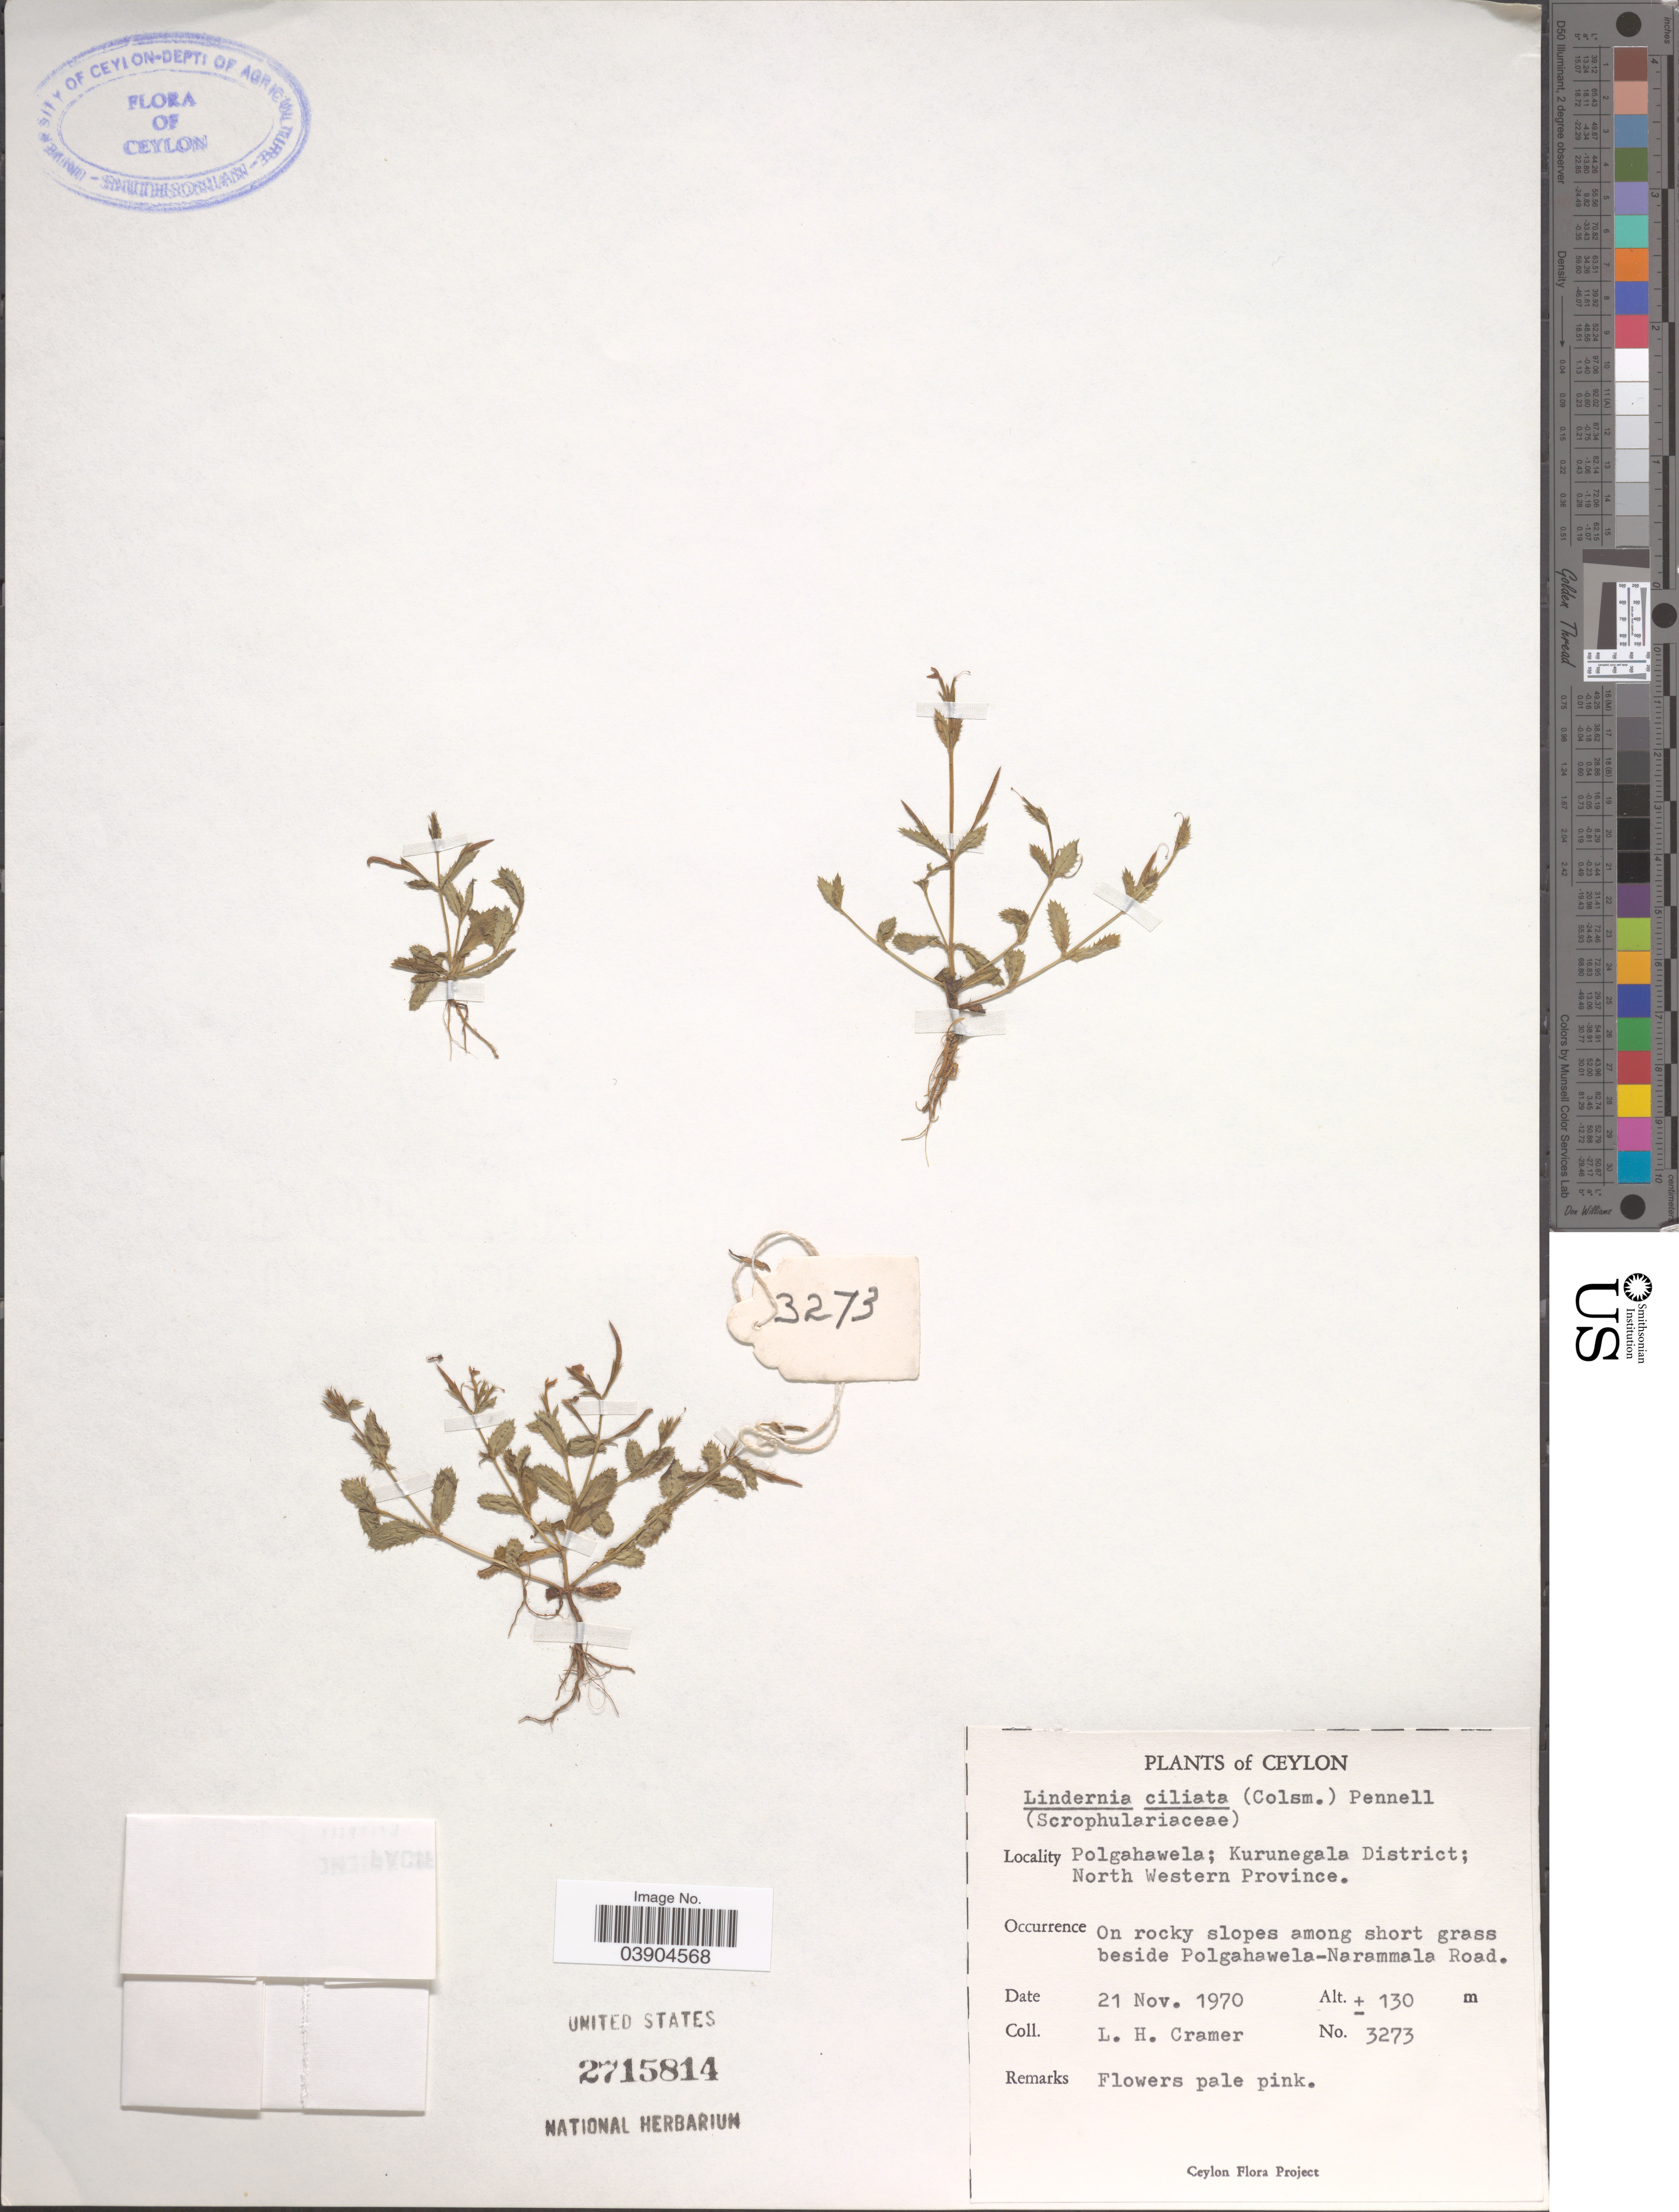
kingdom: Plantae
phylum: Tracheophyta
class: Magnoliopsida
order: Lamiales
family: Linderniaceae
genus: Lindernia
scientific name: Lindernia ciliata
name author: (Colsm.) Pennell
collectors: L. H. Cramer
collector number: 3273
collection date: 1970-11-21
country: Sri Lanka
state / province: North Western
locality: Ceylon. Polgahawela; Kurunegala District. On rocky slopes among short grass beside Polgahawela-Narammala Road.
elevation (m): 130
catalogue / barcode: US 2715814